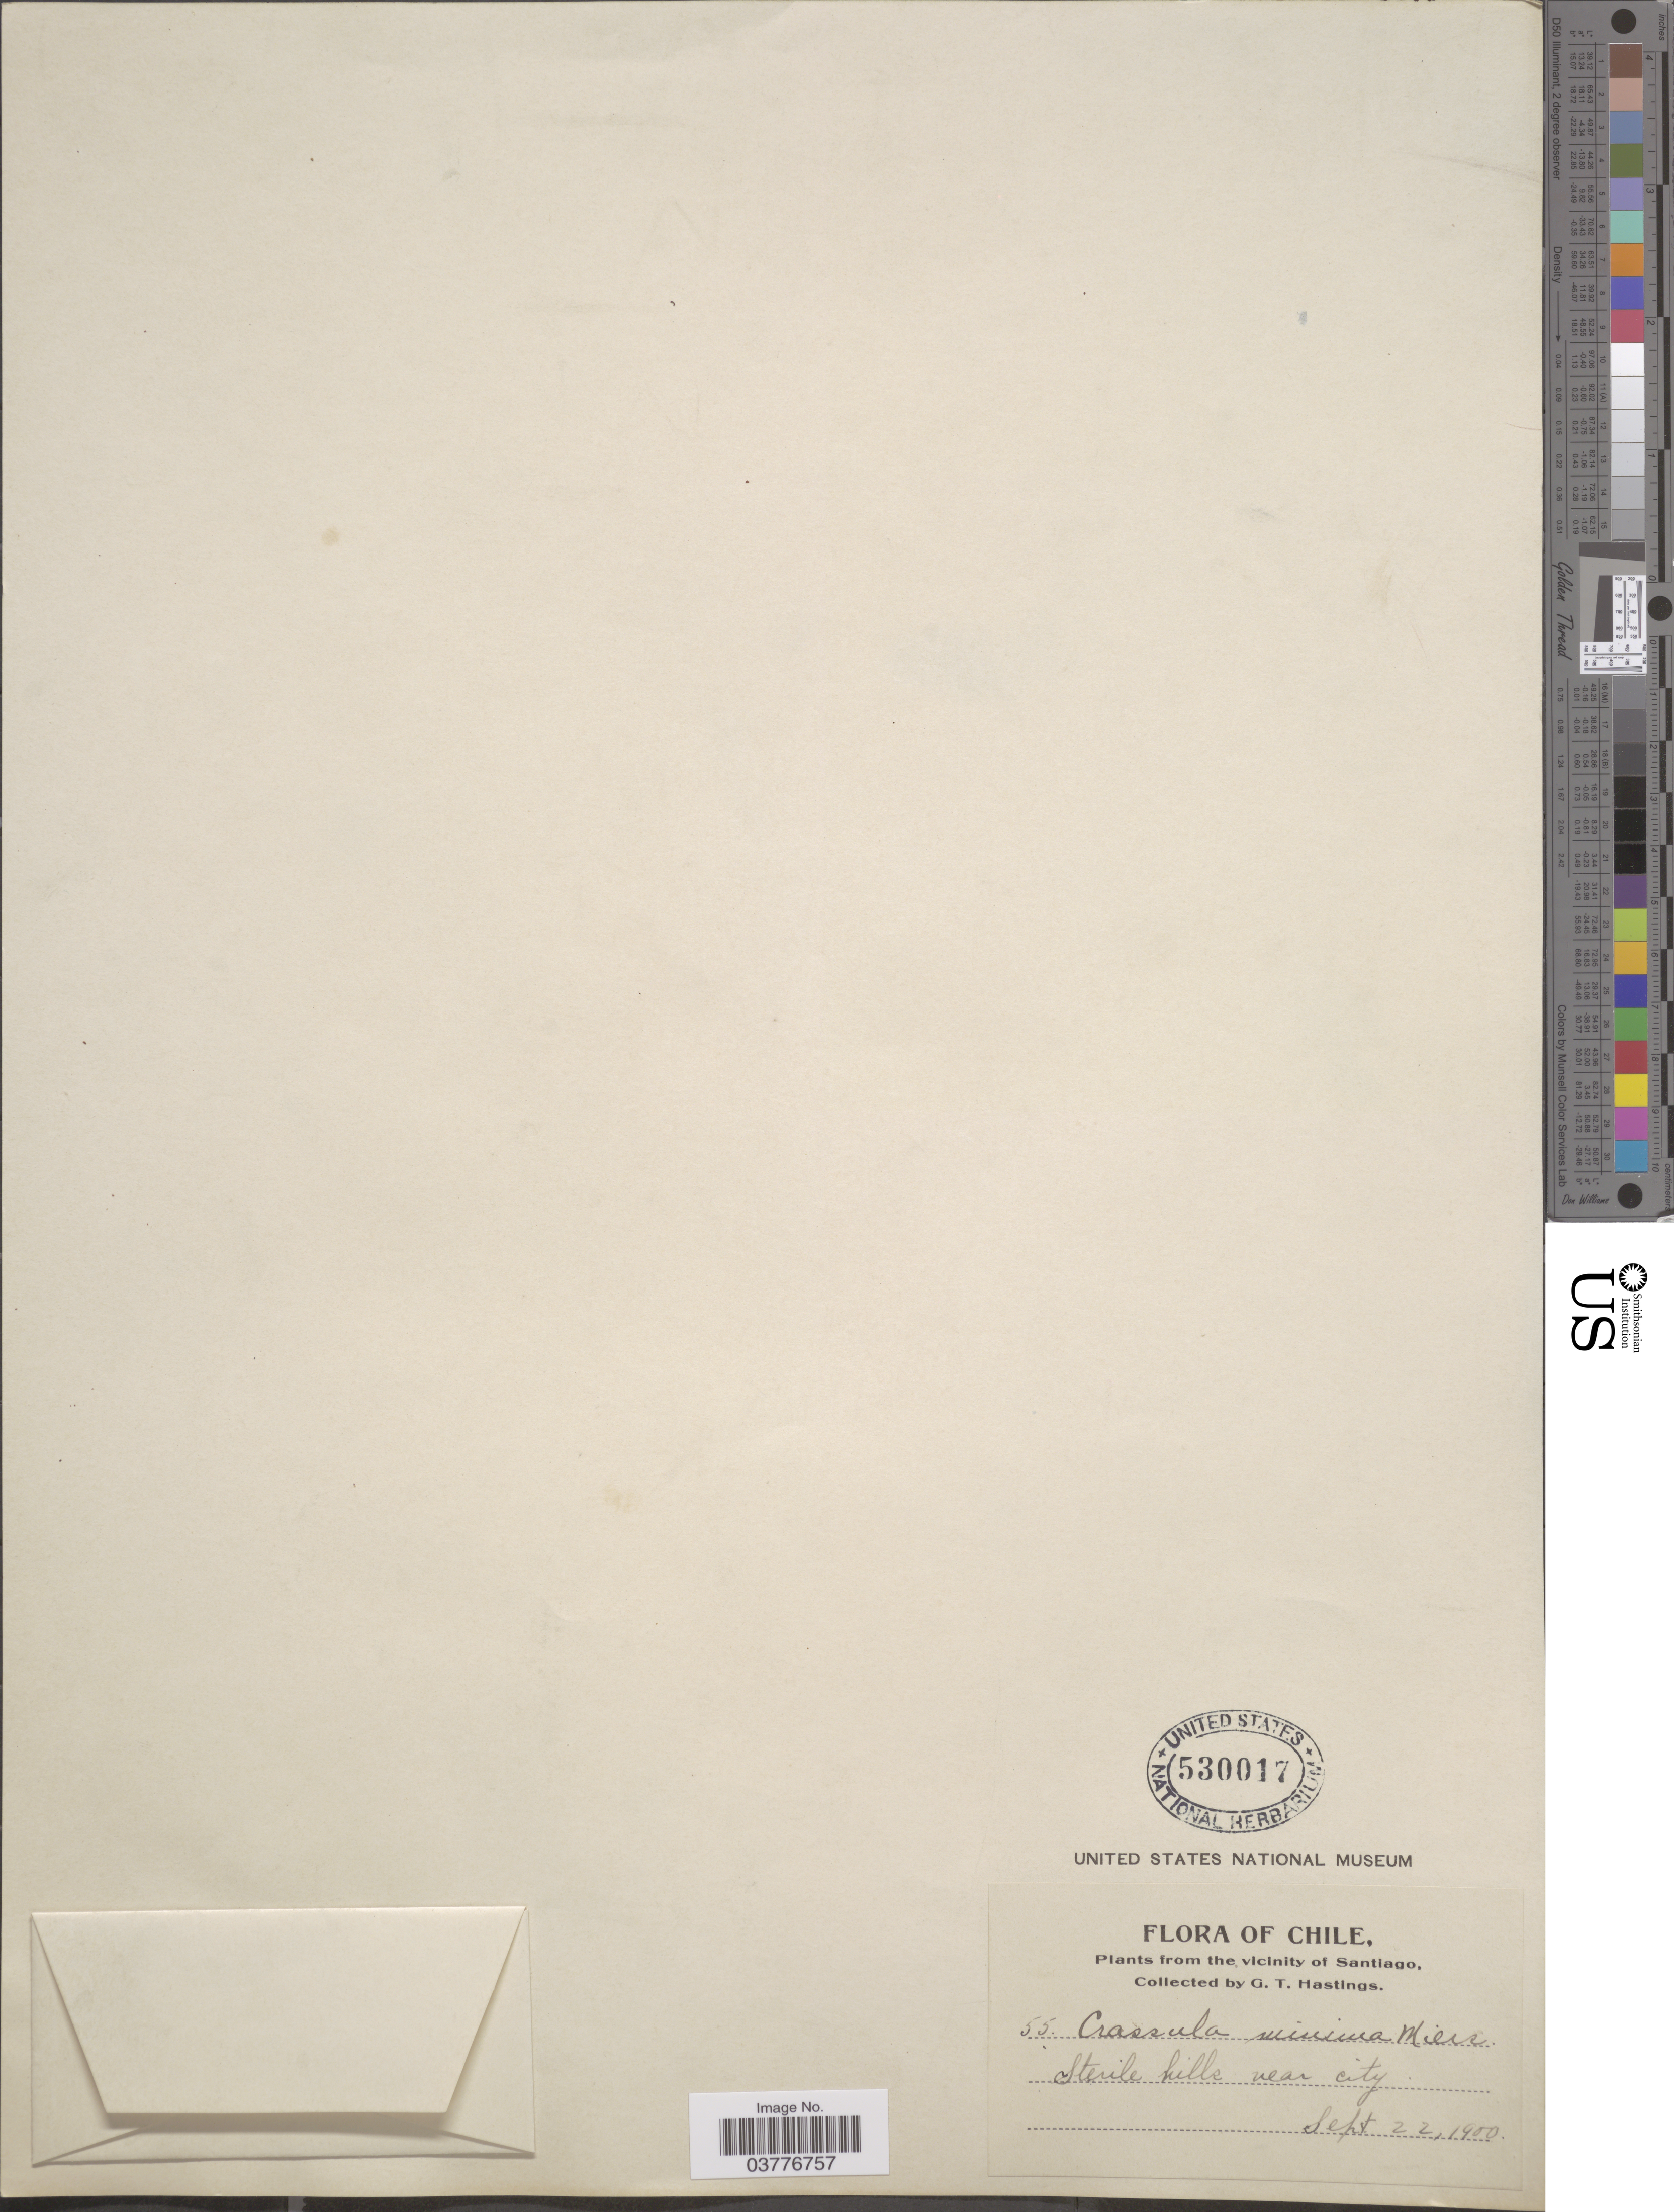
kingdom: Plantae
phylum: Tracheophyta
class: Magnoliopsida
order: Saxifragales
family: Crassulaceae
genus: Crassula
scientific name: Crassula connata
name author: (Ruiz & Pav.) A. Berger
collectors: G. Hastings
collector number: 55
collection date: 1900-09-22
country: Chile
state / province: Región Metropolitana (RM)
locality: Vicinity of Santiago. Sterile hills near city.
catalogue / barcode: US 530017